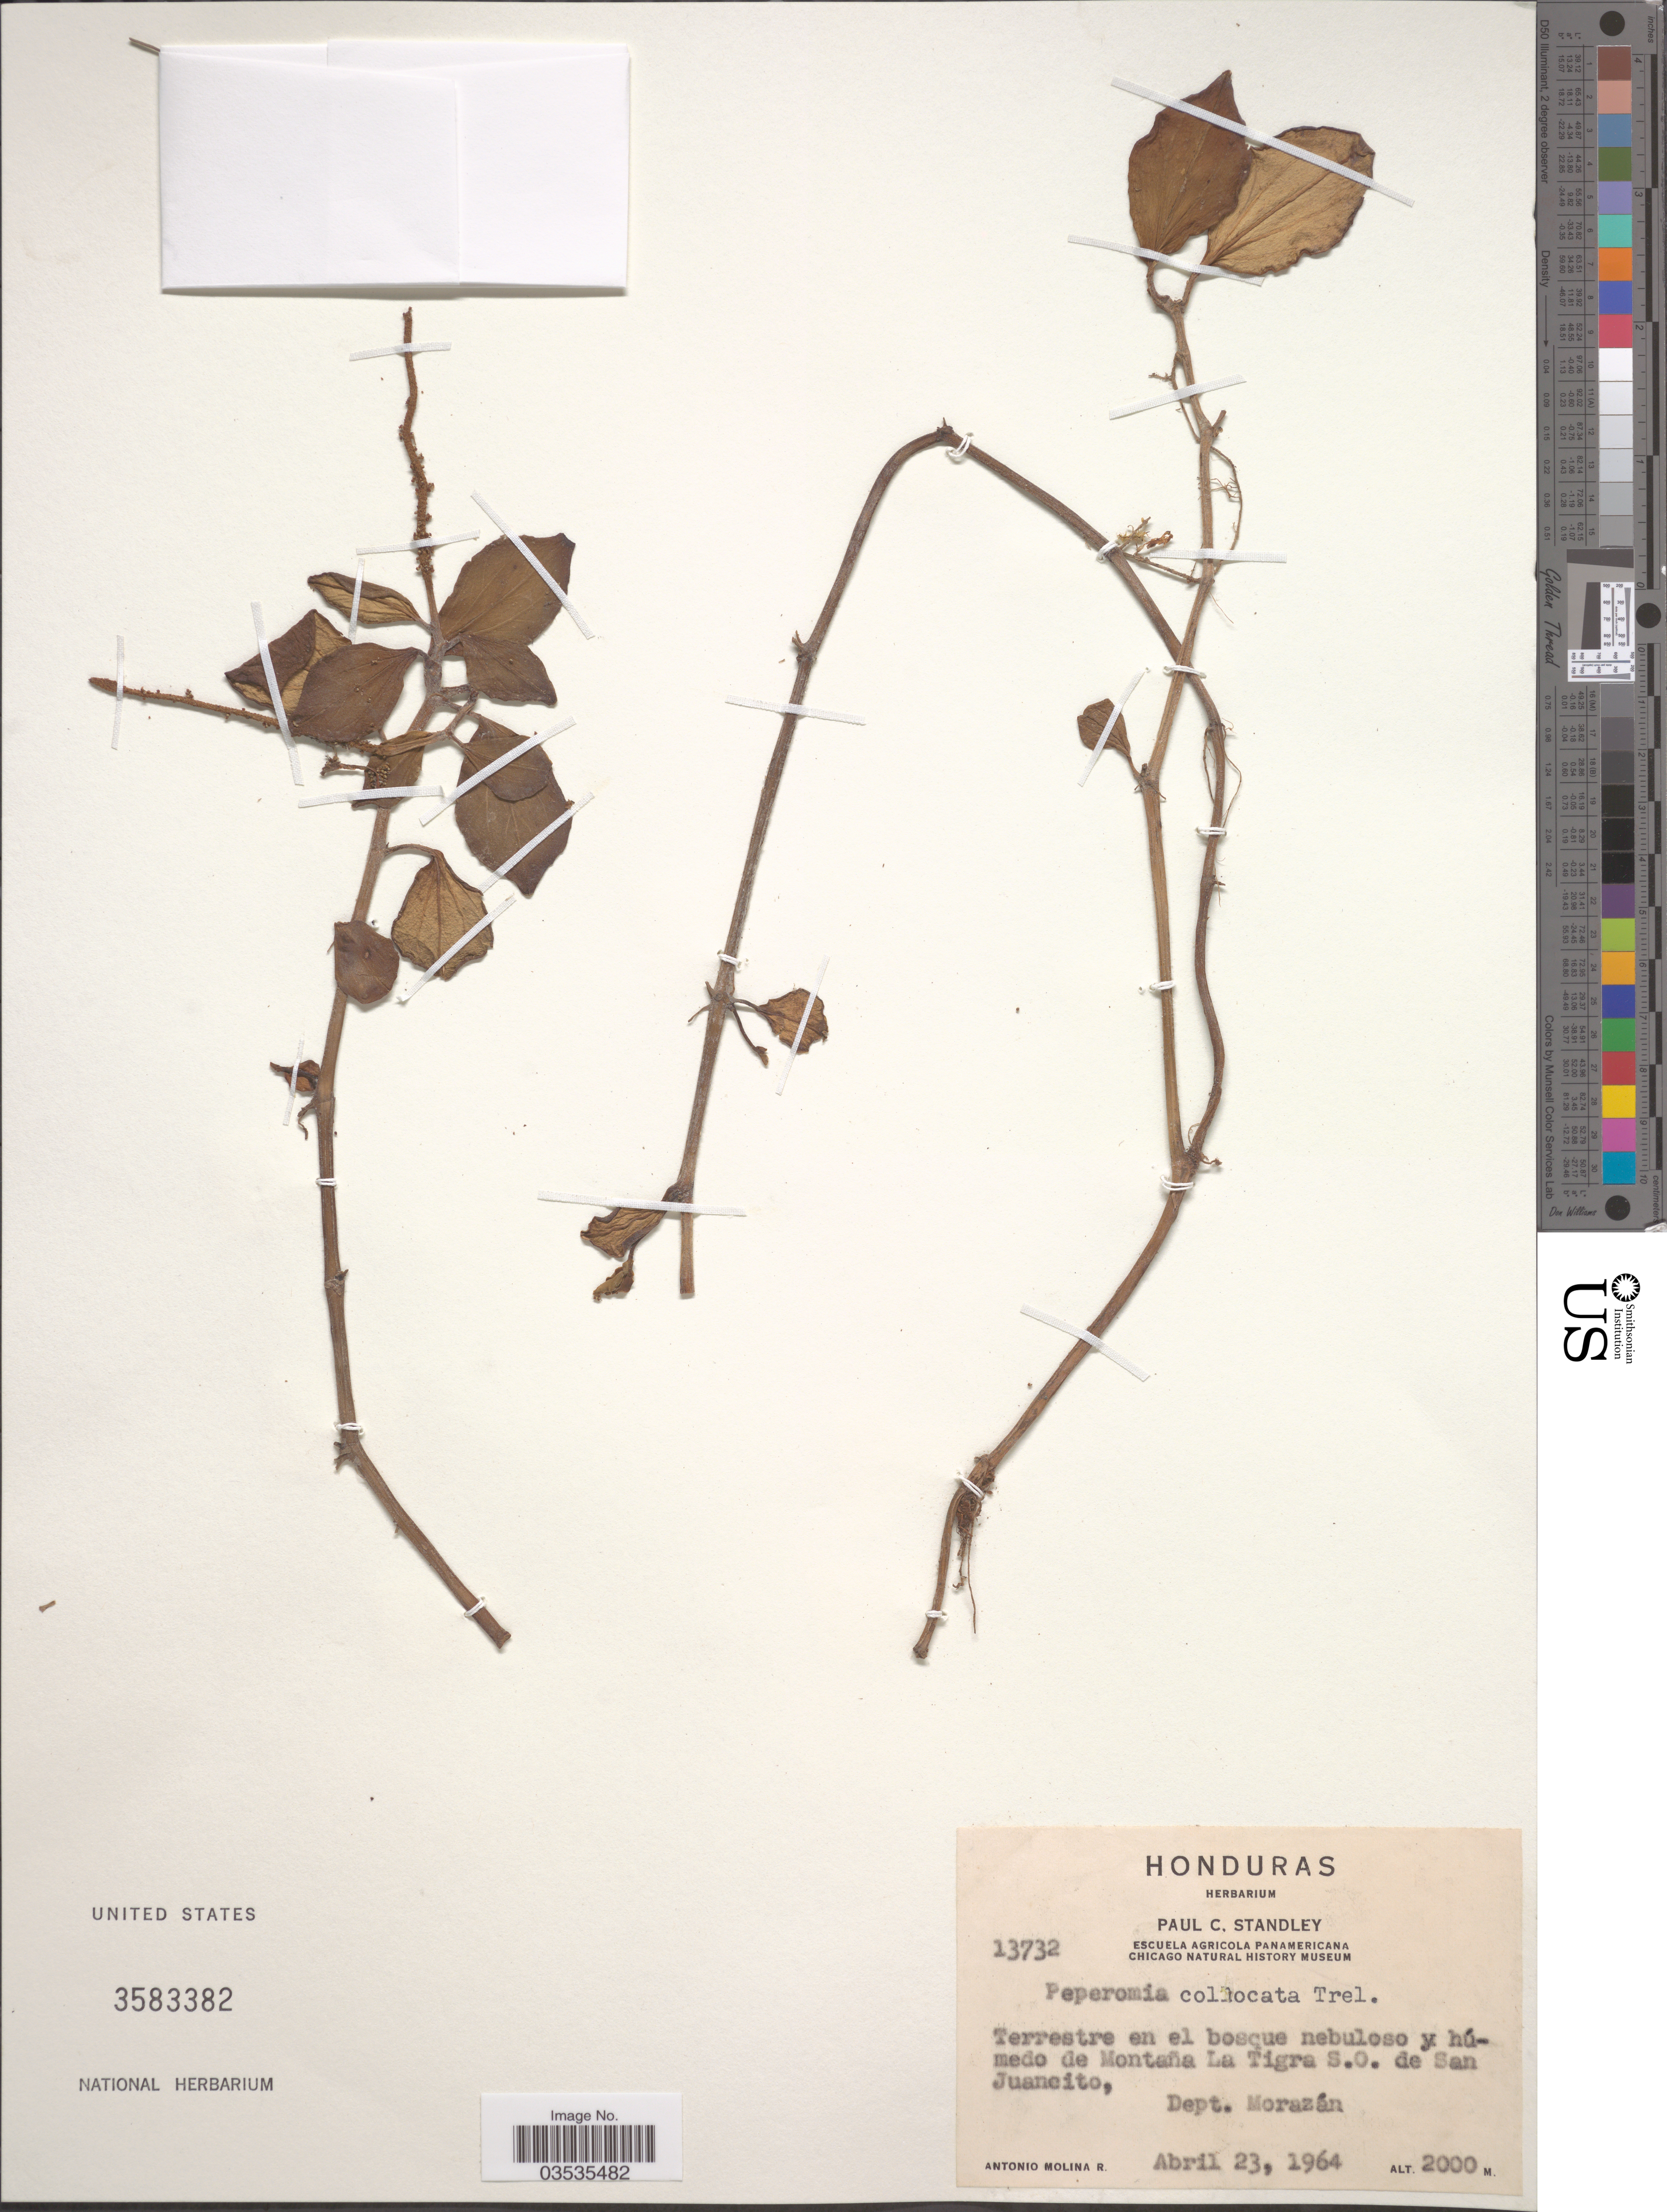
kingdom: Plantae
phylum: Tracheophyta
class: Magnoliopsida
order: Piperales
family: Piperaceae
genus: Peperomia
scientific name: Peperomia san-joseana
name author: C. DC.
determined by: Jiménez, José Estaban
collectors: A. Molina R.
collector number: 13732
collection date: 1964-04-23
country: Honduras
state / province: Fco. Morazán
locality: Terrestre en el bosque nebuloso y húmedo de Montaña La Tigra S. O. de San Juancito, Dept. Morazán.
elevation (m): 2000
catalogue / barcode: US 3583382